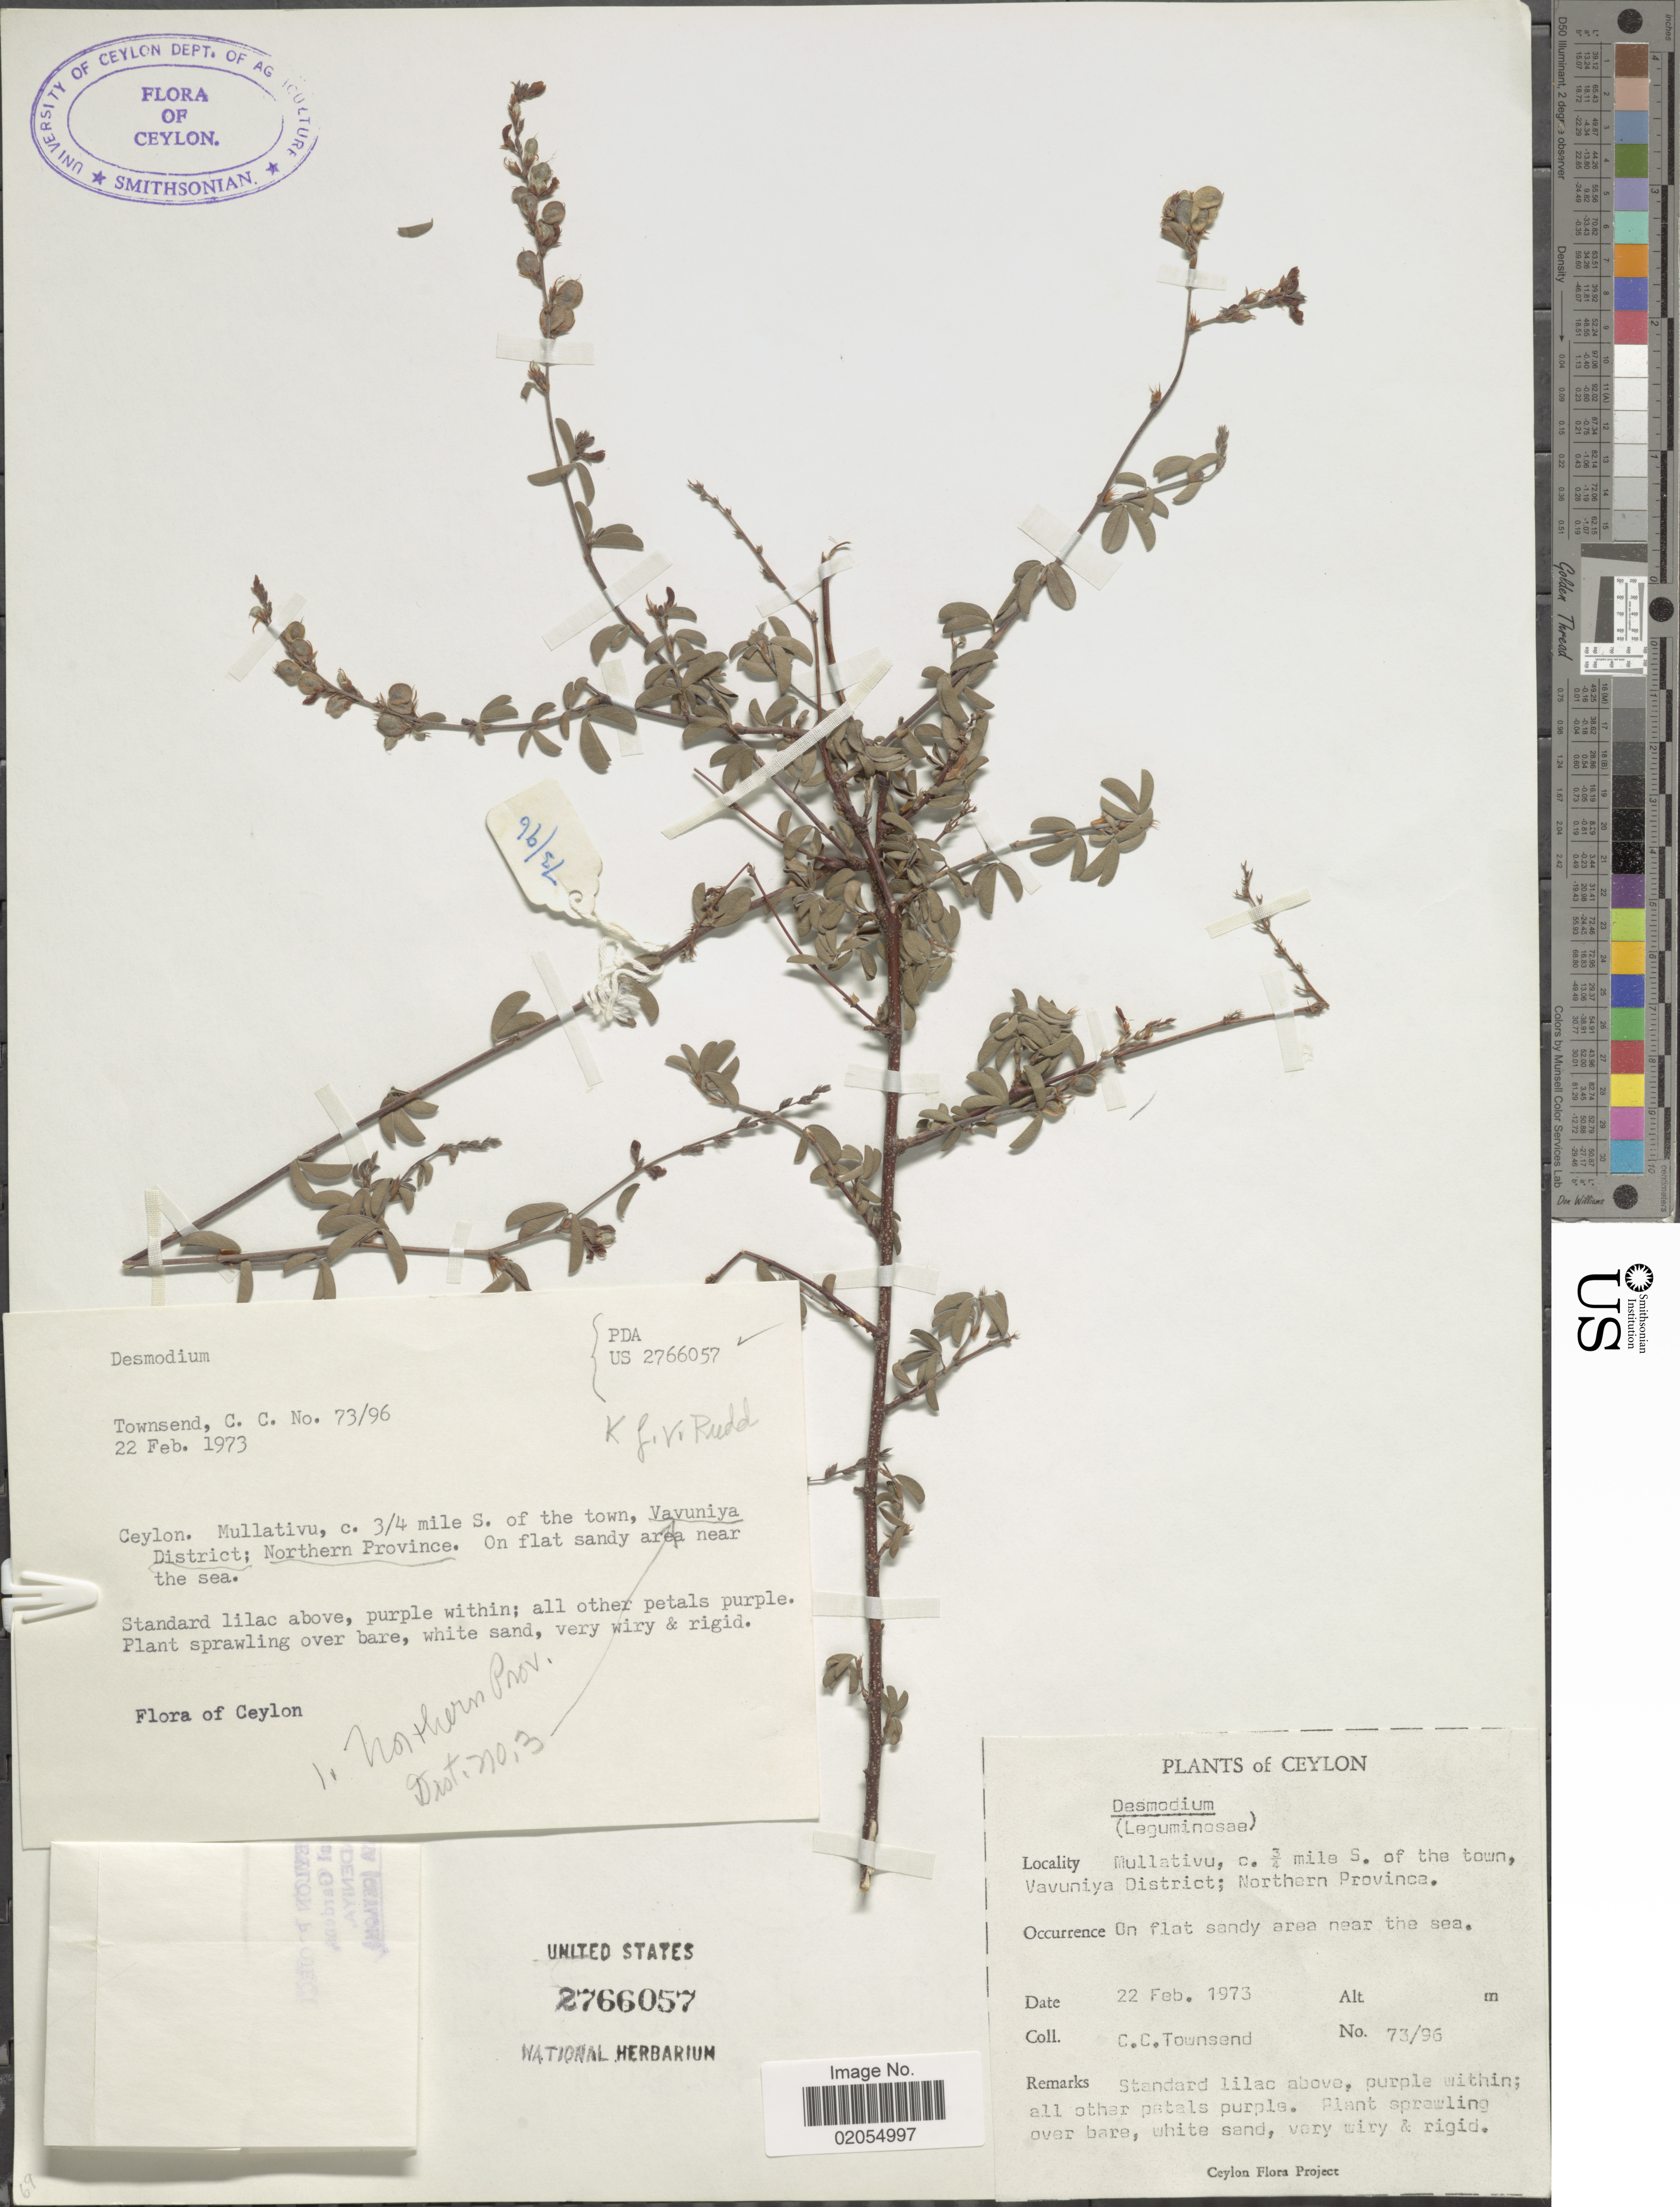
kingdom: Plantae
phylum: Tracheophyta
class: Magnoliopsida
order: Fabales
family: Fabaceae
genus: Desmodium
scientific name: Desmodium sp.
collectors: C. C. Townsend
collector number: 73/96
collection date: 1973-02-22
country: Sri Lanka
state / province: Northern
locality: Ceylon. Mullativu, c. ¾ mile S. of the town, Vavuniya District; Northern Province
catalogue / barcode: US 2766057